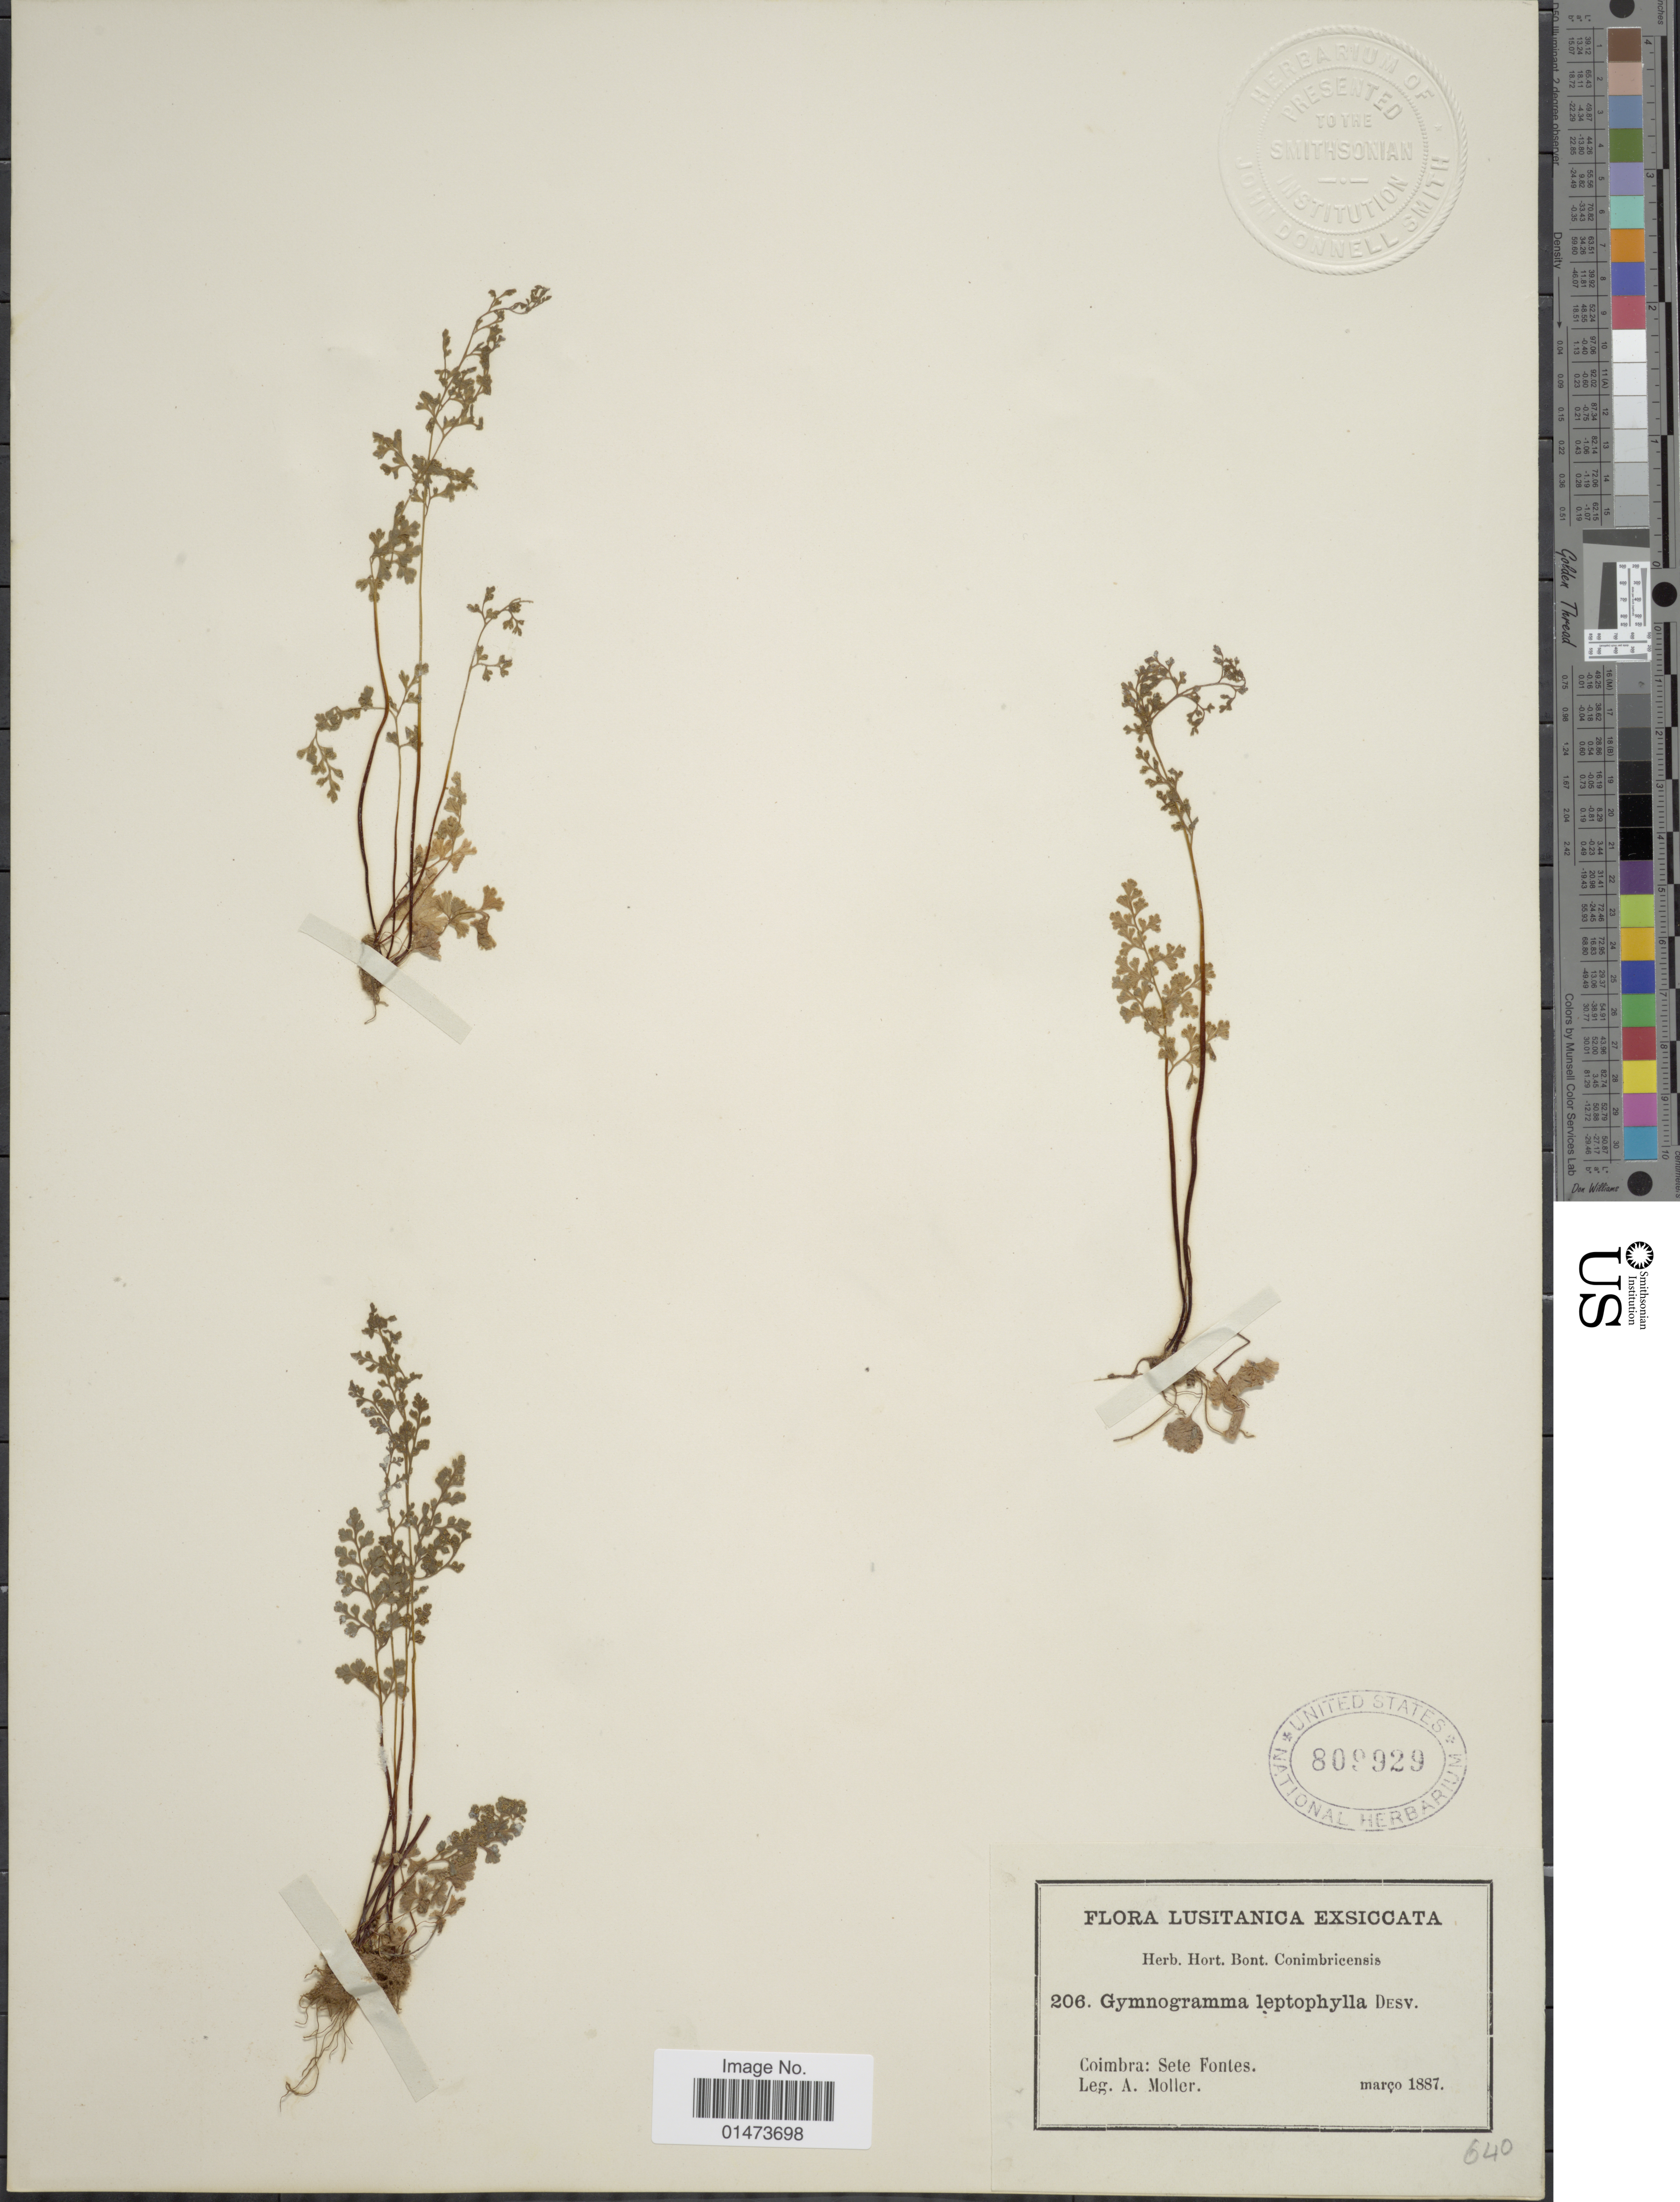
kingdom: Plantae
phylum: Tracheophyta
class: Polypodiopsida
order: Polypodiales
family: Pteridaceae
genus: Anogramma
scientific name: Anogramma leptophylla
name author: (L.) Link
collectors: A. Moller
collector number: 206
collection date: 1887-03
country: Portugal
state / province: Coimbra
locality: Coimbra: Sete Fontes.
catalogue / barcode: US 809929